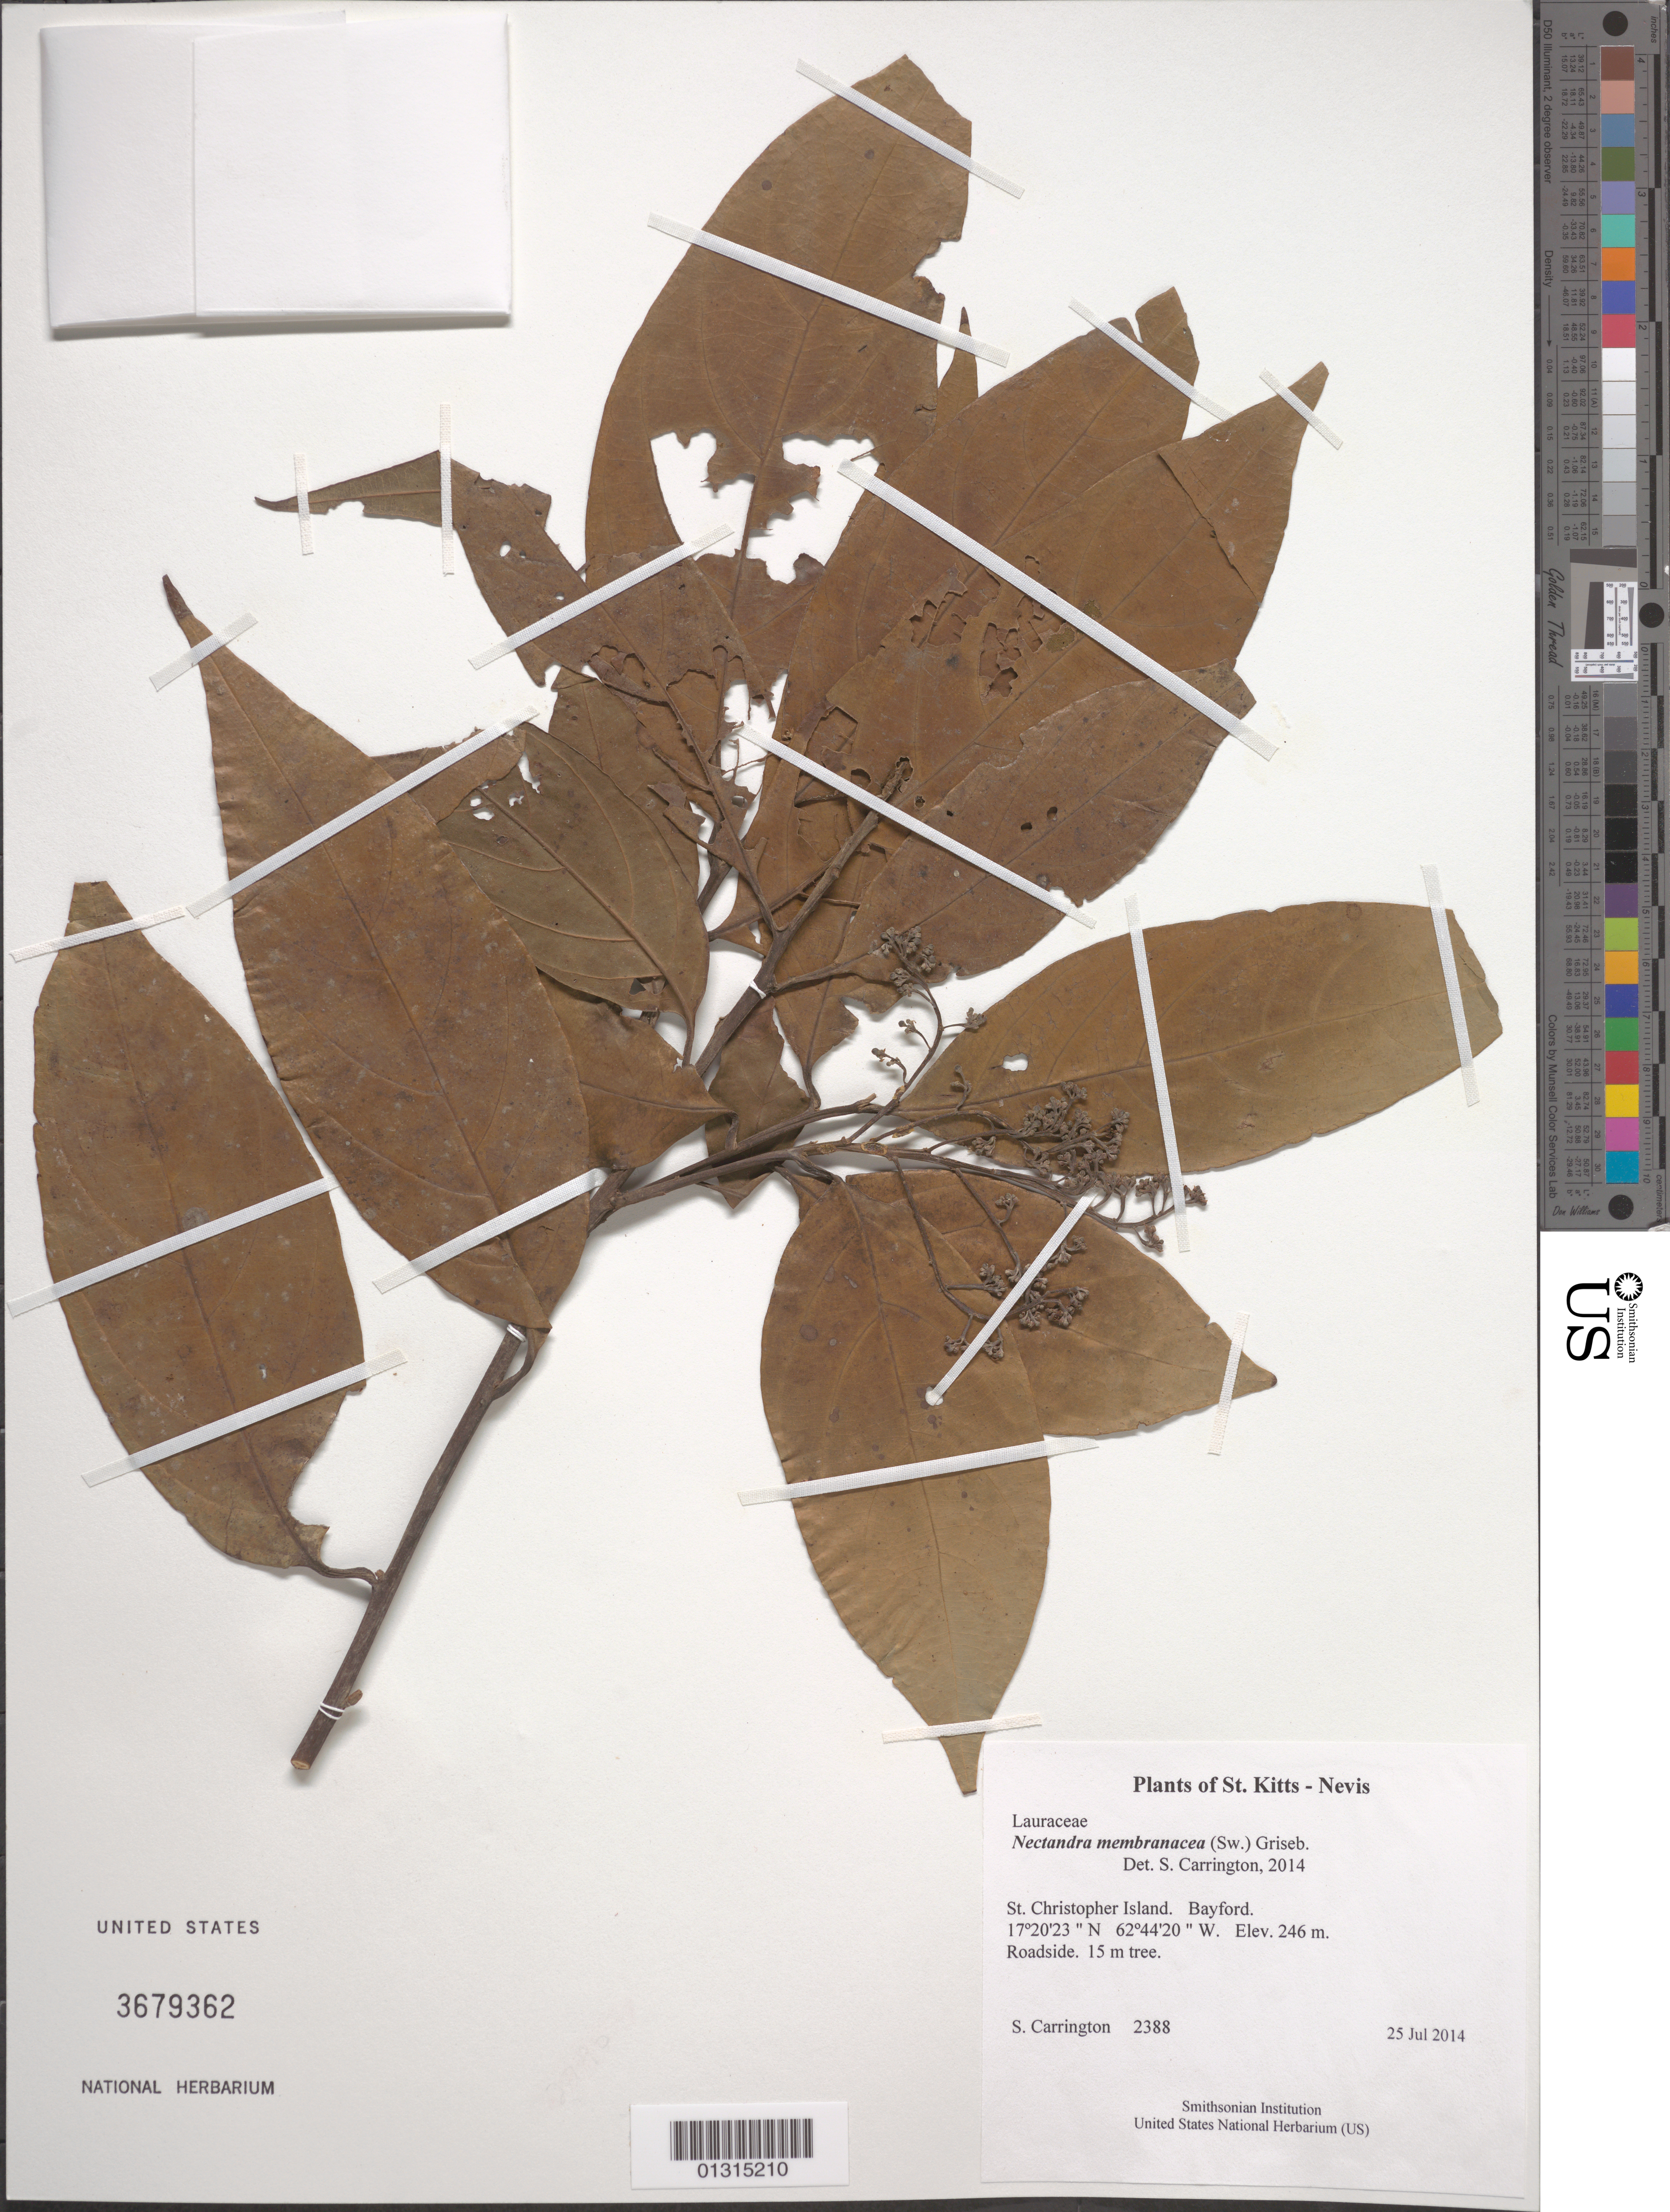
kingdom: Plantae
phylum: Tracheophyta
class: Magnoliopsida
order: Laurales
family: Lauraceae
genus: Nectandra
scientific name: Nectandra membranacea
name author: (Sw.) Griseb.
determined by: Carrington, C. M. S.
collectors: C. M. S. Carrington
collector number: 2388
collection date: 2014-07-25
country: St. Christopher-Nevis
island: St. Christopher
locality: Bayford.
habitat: Roadside.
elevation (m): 246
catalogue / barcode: US 3679362